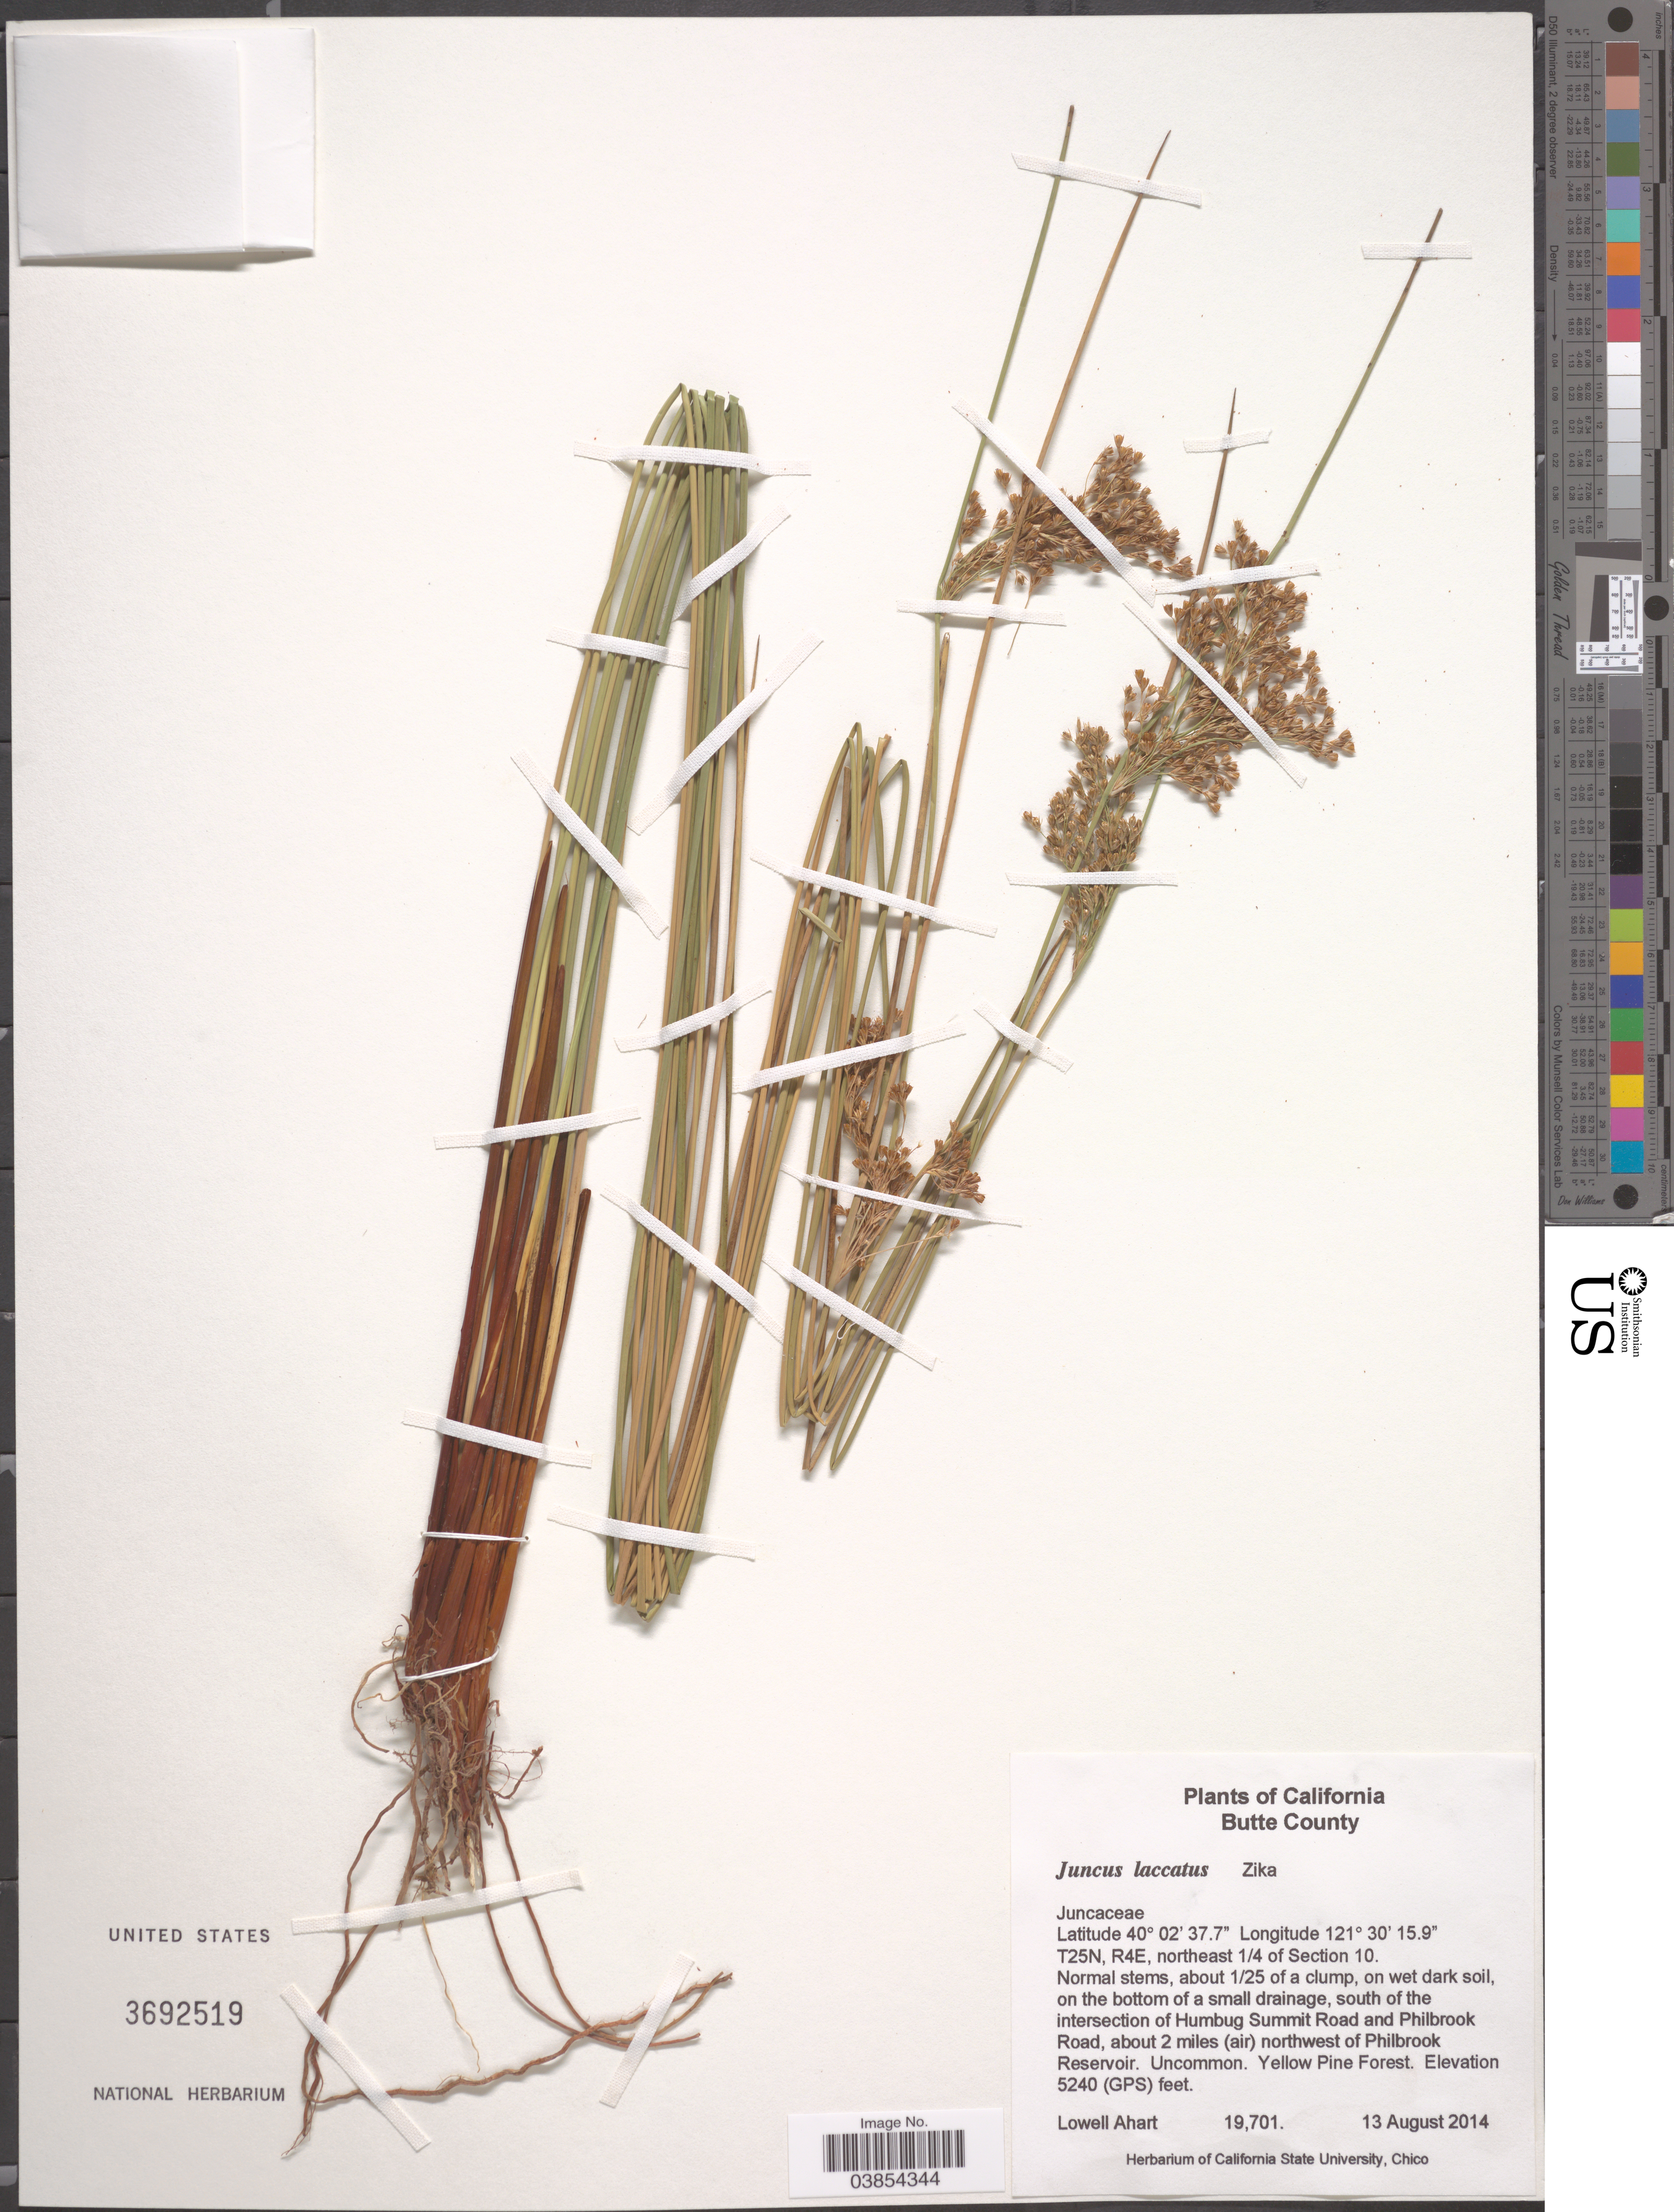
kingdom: Plantae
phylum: Tracheophyta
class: Liliopsida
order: Poales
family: Juncaceae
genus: Juncus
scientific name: Juncus laccatus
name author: Zika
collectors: L. Ahart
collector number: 19701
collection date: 2014-08-13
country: United States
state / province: California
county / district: Butte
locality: Butte County. T25N, R4E, northeast ¼ of Section 10. South of the intersection of Humbug Summit Road and Philbrook Road, about 2 miles (air) northwest of Philbrook Reservoir.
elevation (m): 1597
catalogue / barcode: US 3692519